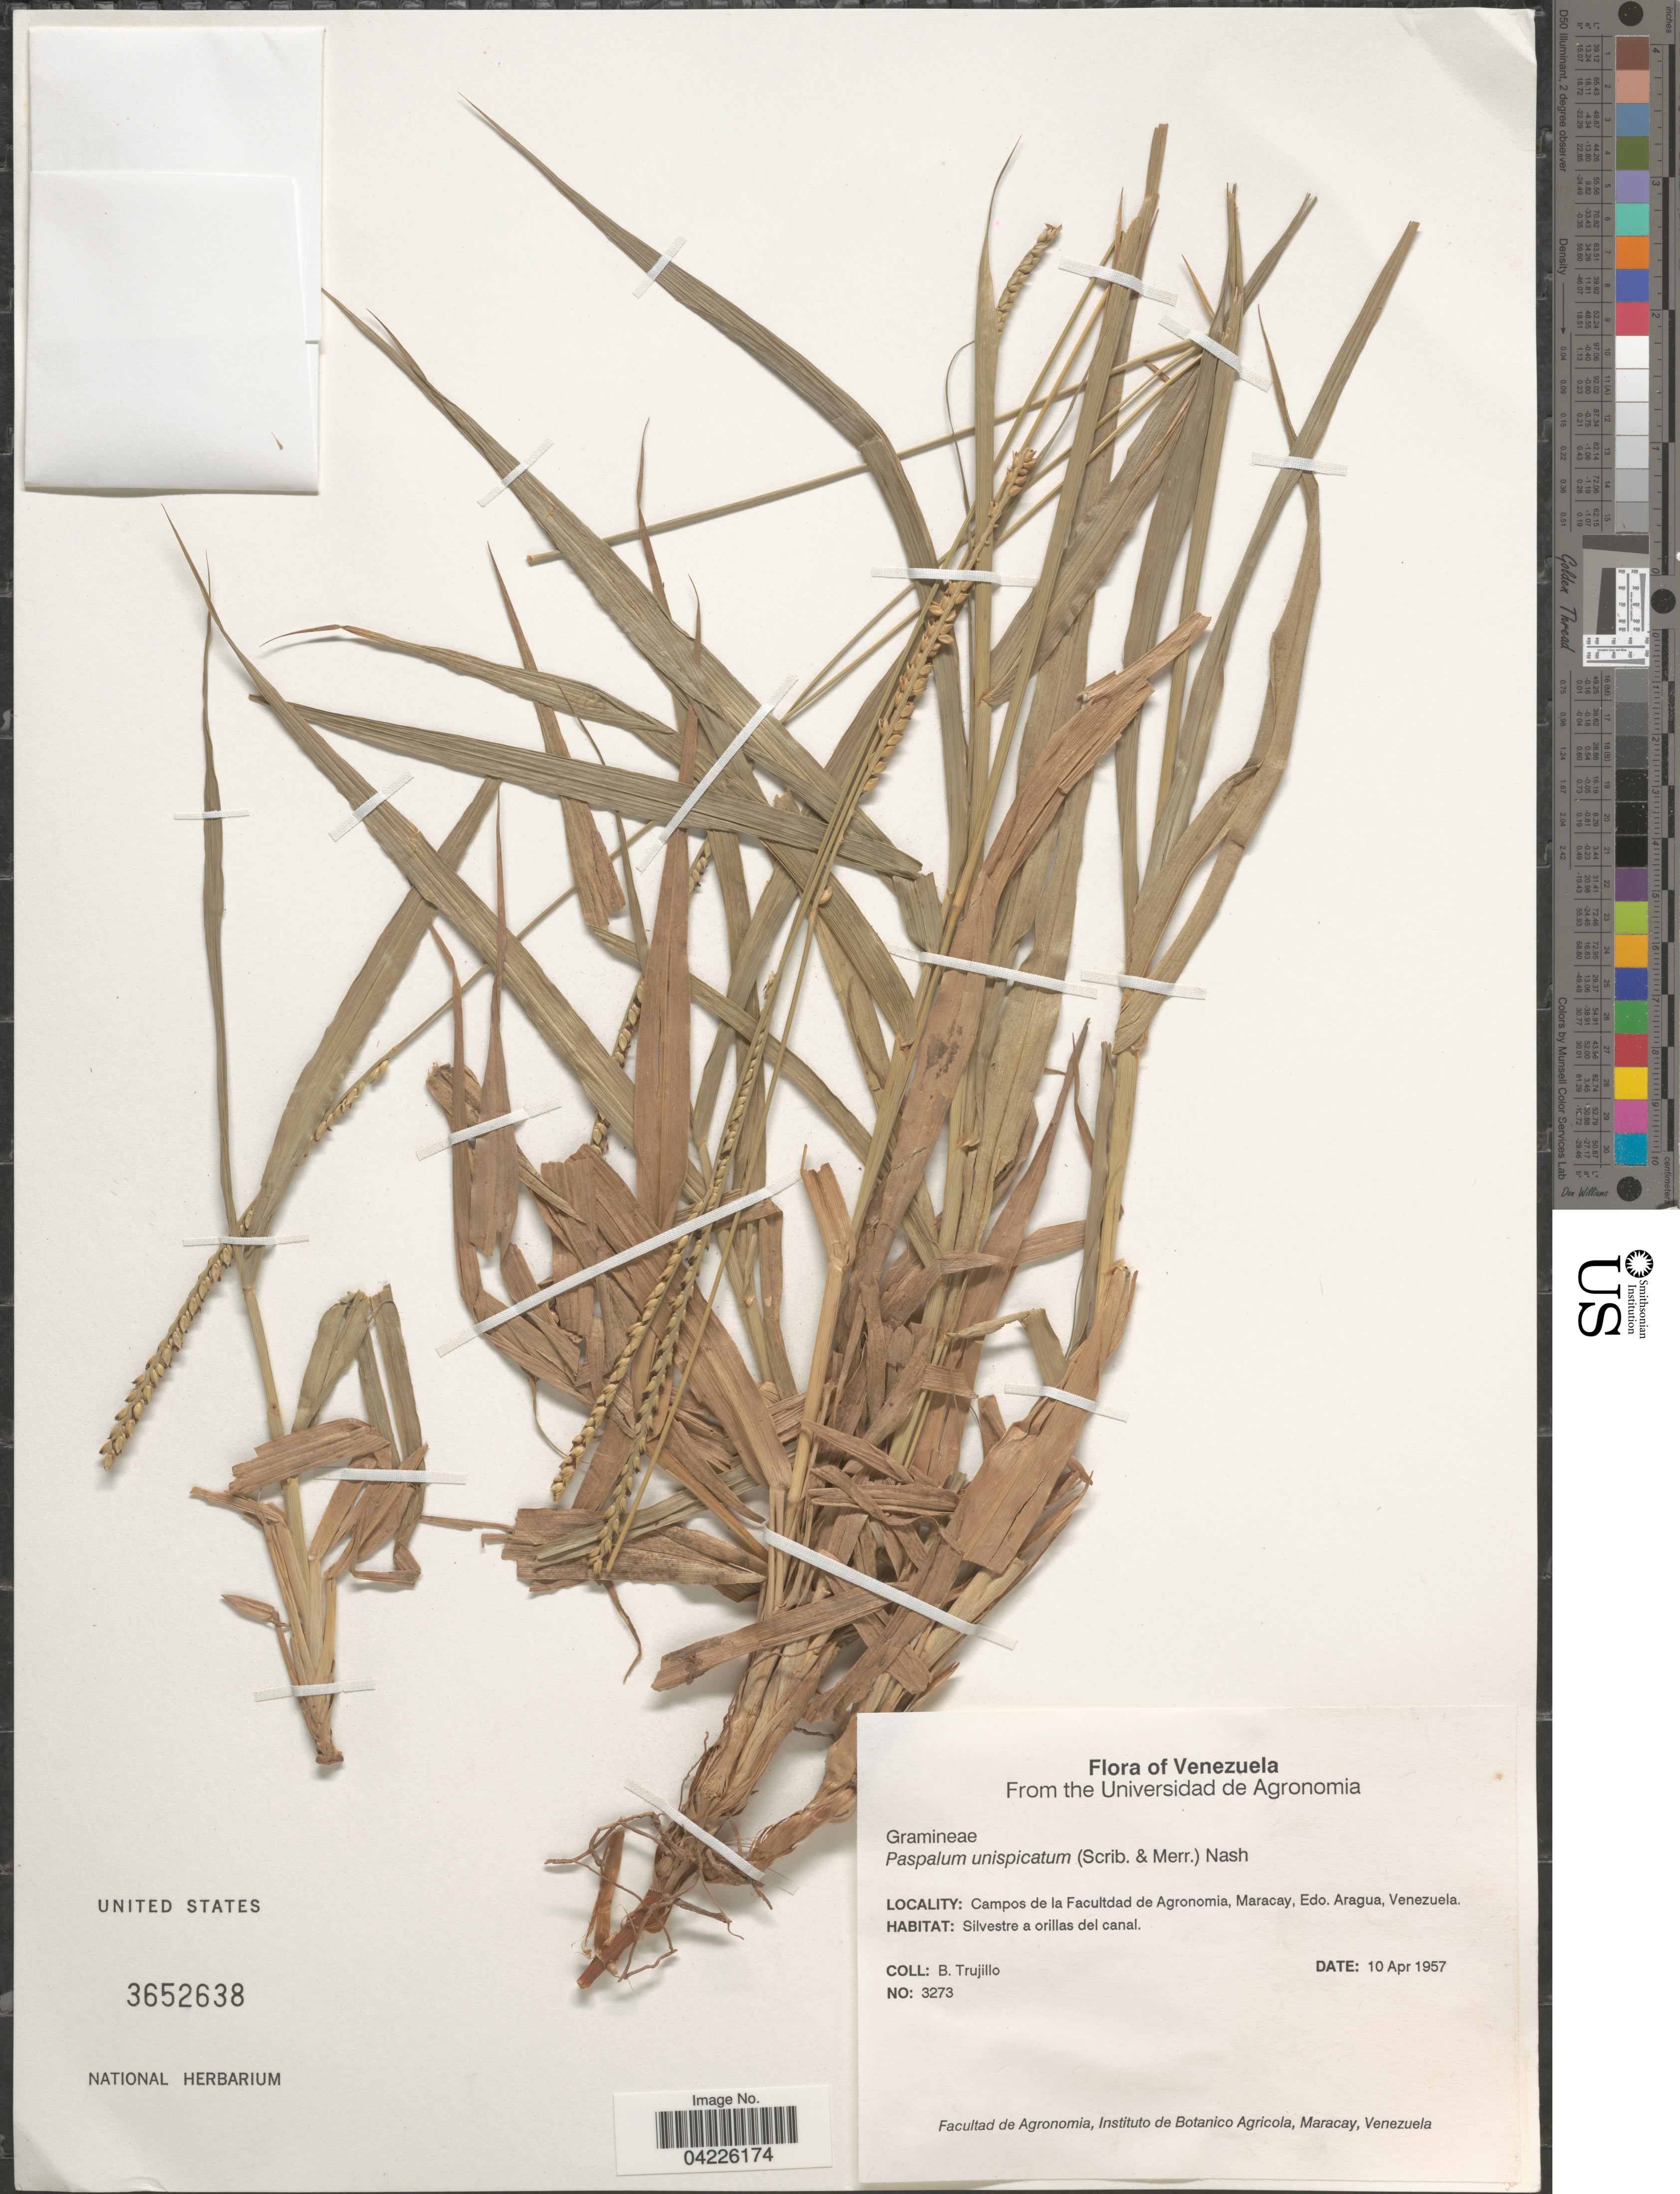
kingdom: Plantae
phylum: Tracheophyta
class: Liliopsida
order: Poales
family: Poaceae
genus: Paspalum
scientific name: Paspalum unispicatum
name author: (Scribn. & Merr.) Nash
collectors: B. Trujillo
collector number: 3273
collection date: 1957-04-10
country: Venezuela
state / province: Aragua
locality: Campos de la Facultdad de Agronomia, Maracay, Edo. Aragua.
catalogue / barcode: US 3652638